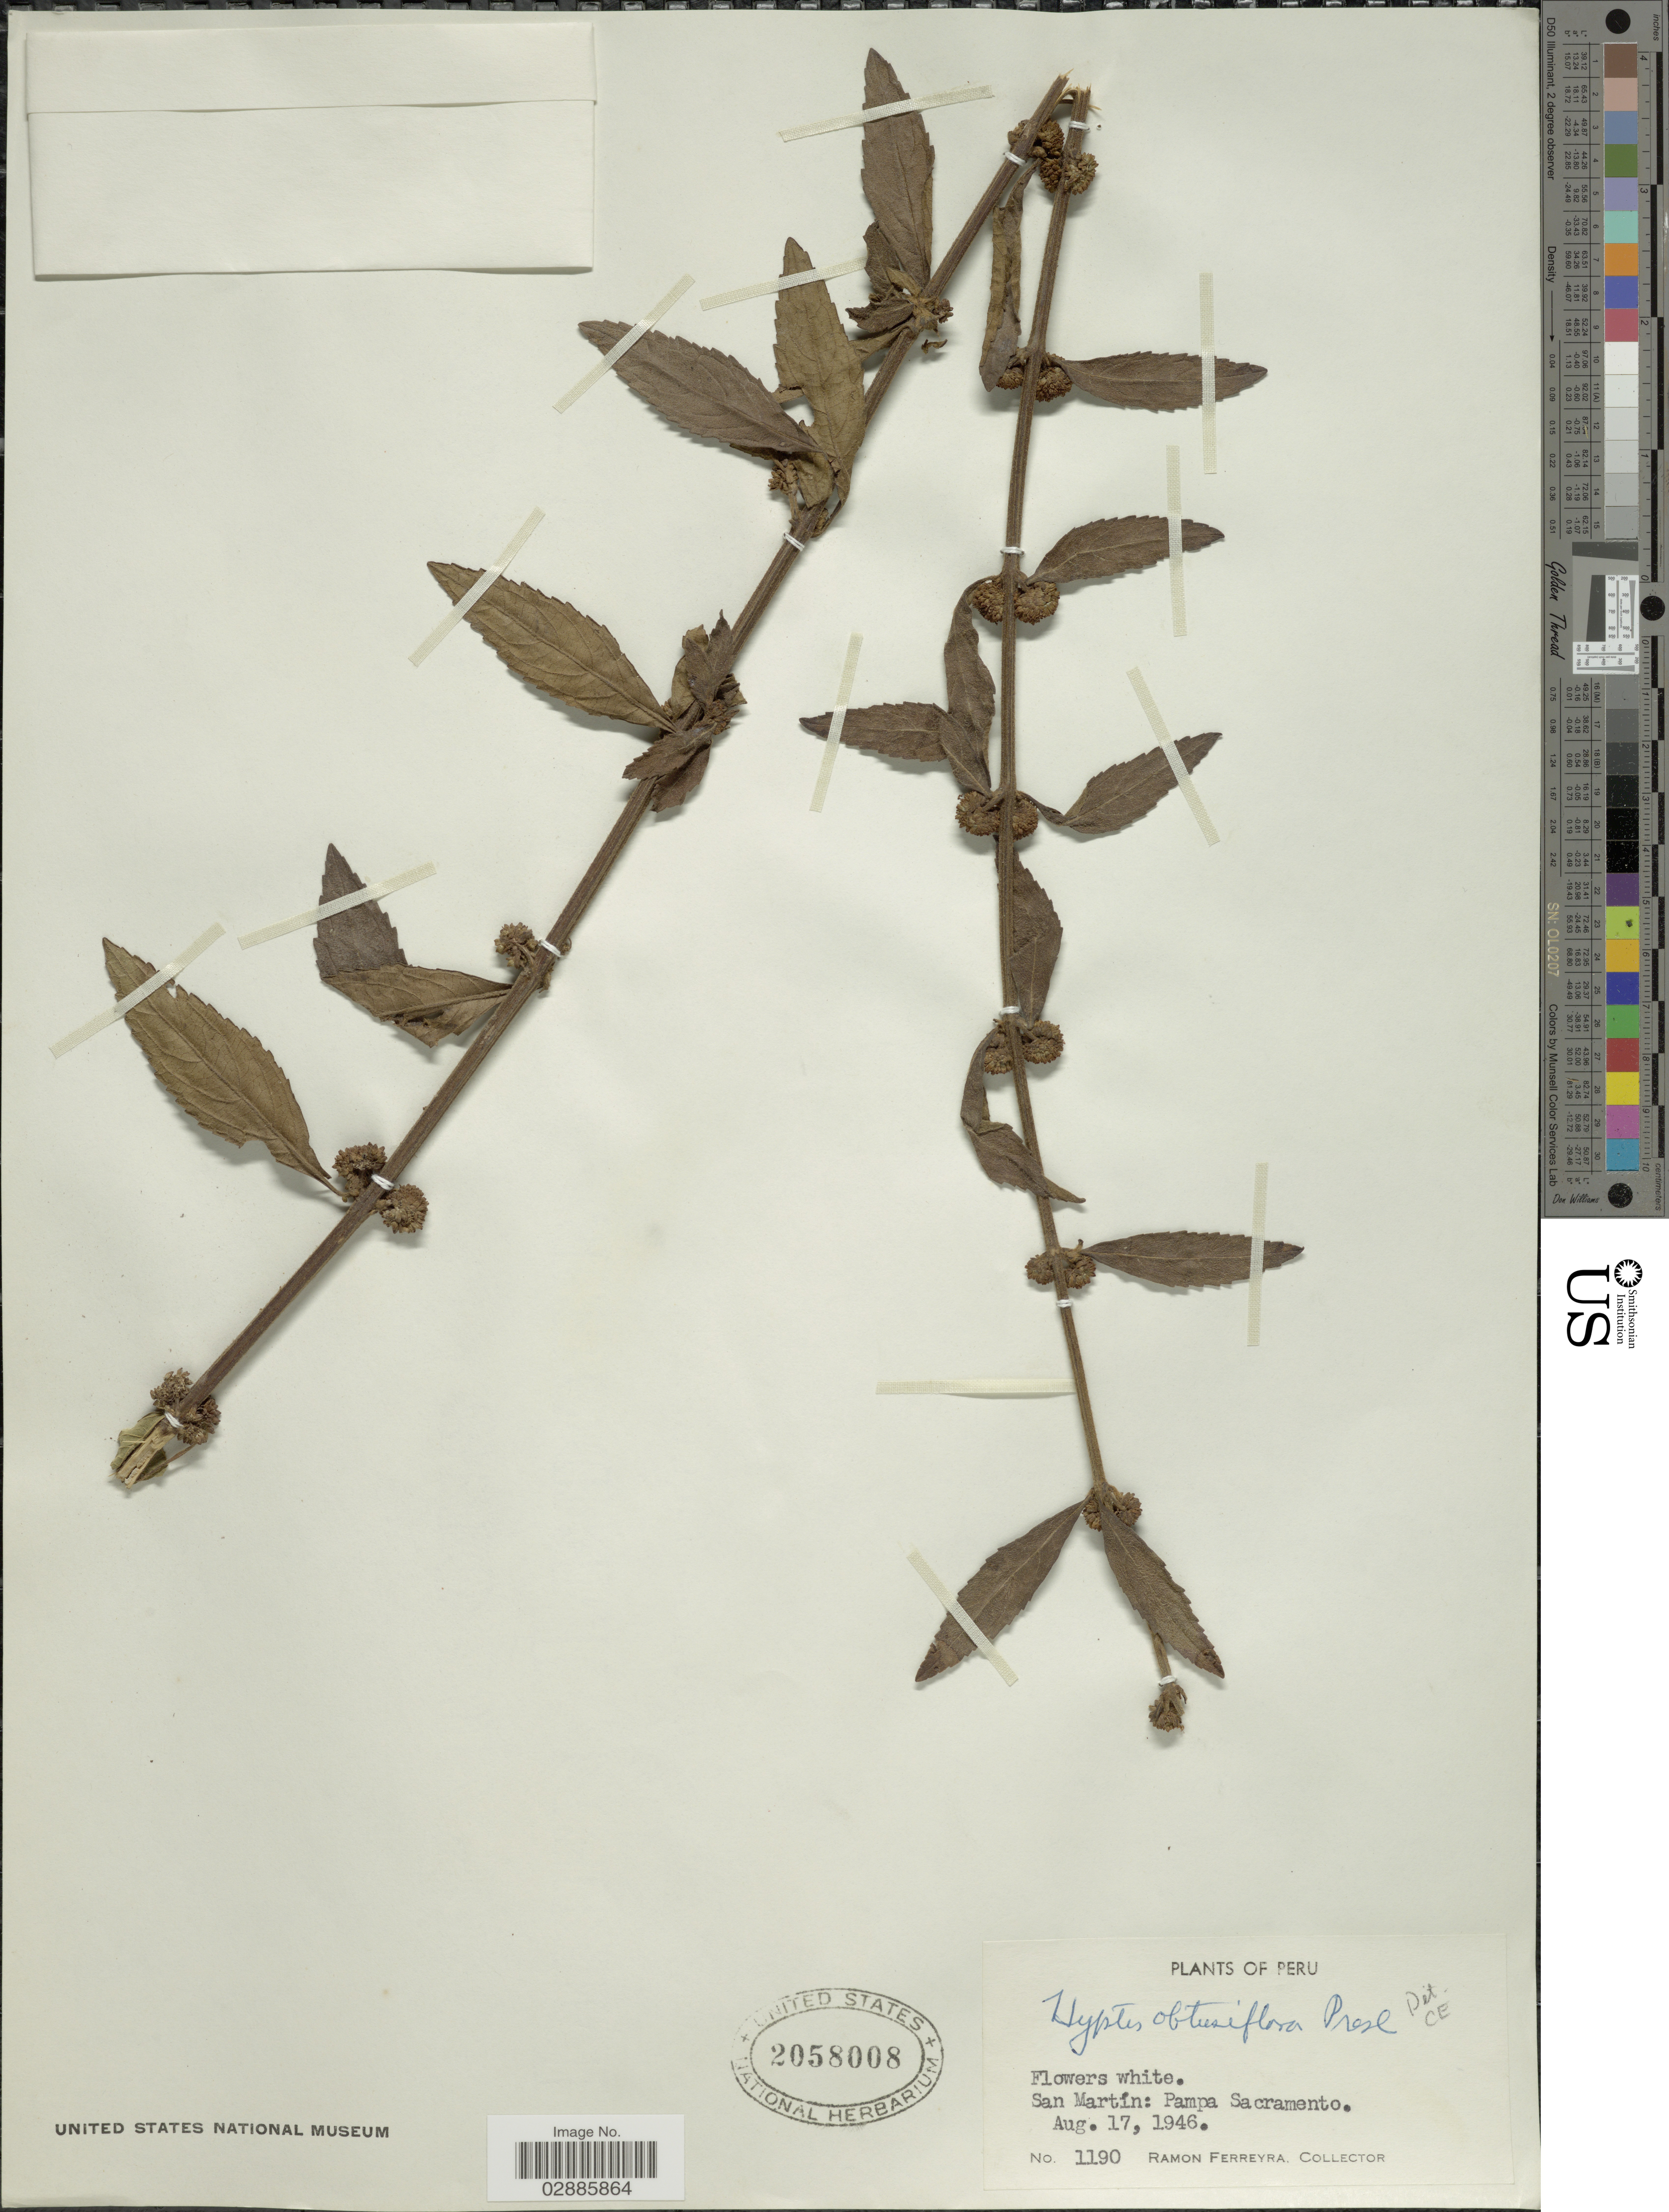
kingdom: Plantae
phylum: Tracheophyta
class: Magnoliopsida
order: Lamiales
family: Lamiaceae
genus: Hyptis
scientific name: Hyptis obtusiflora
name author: C. Presl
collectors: R. A. Ferreyra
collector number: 1190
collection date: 1946-08-17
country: Peru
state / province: San Martín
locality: Pampa Sacramento.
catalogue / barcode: US 2058008